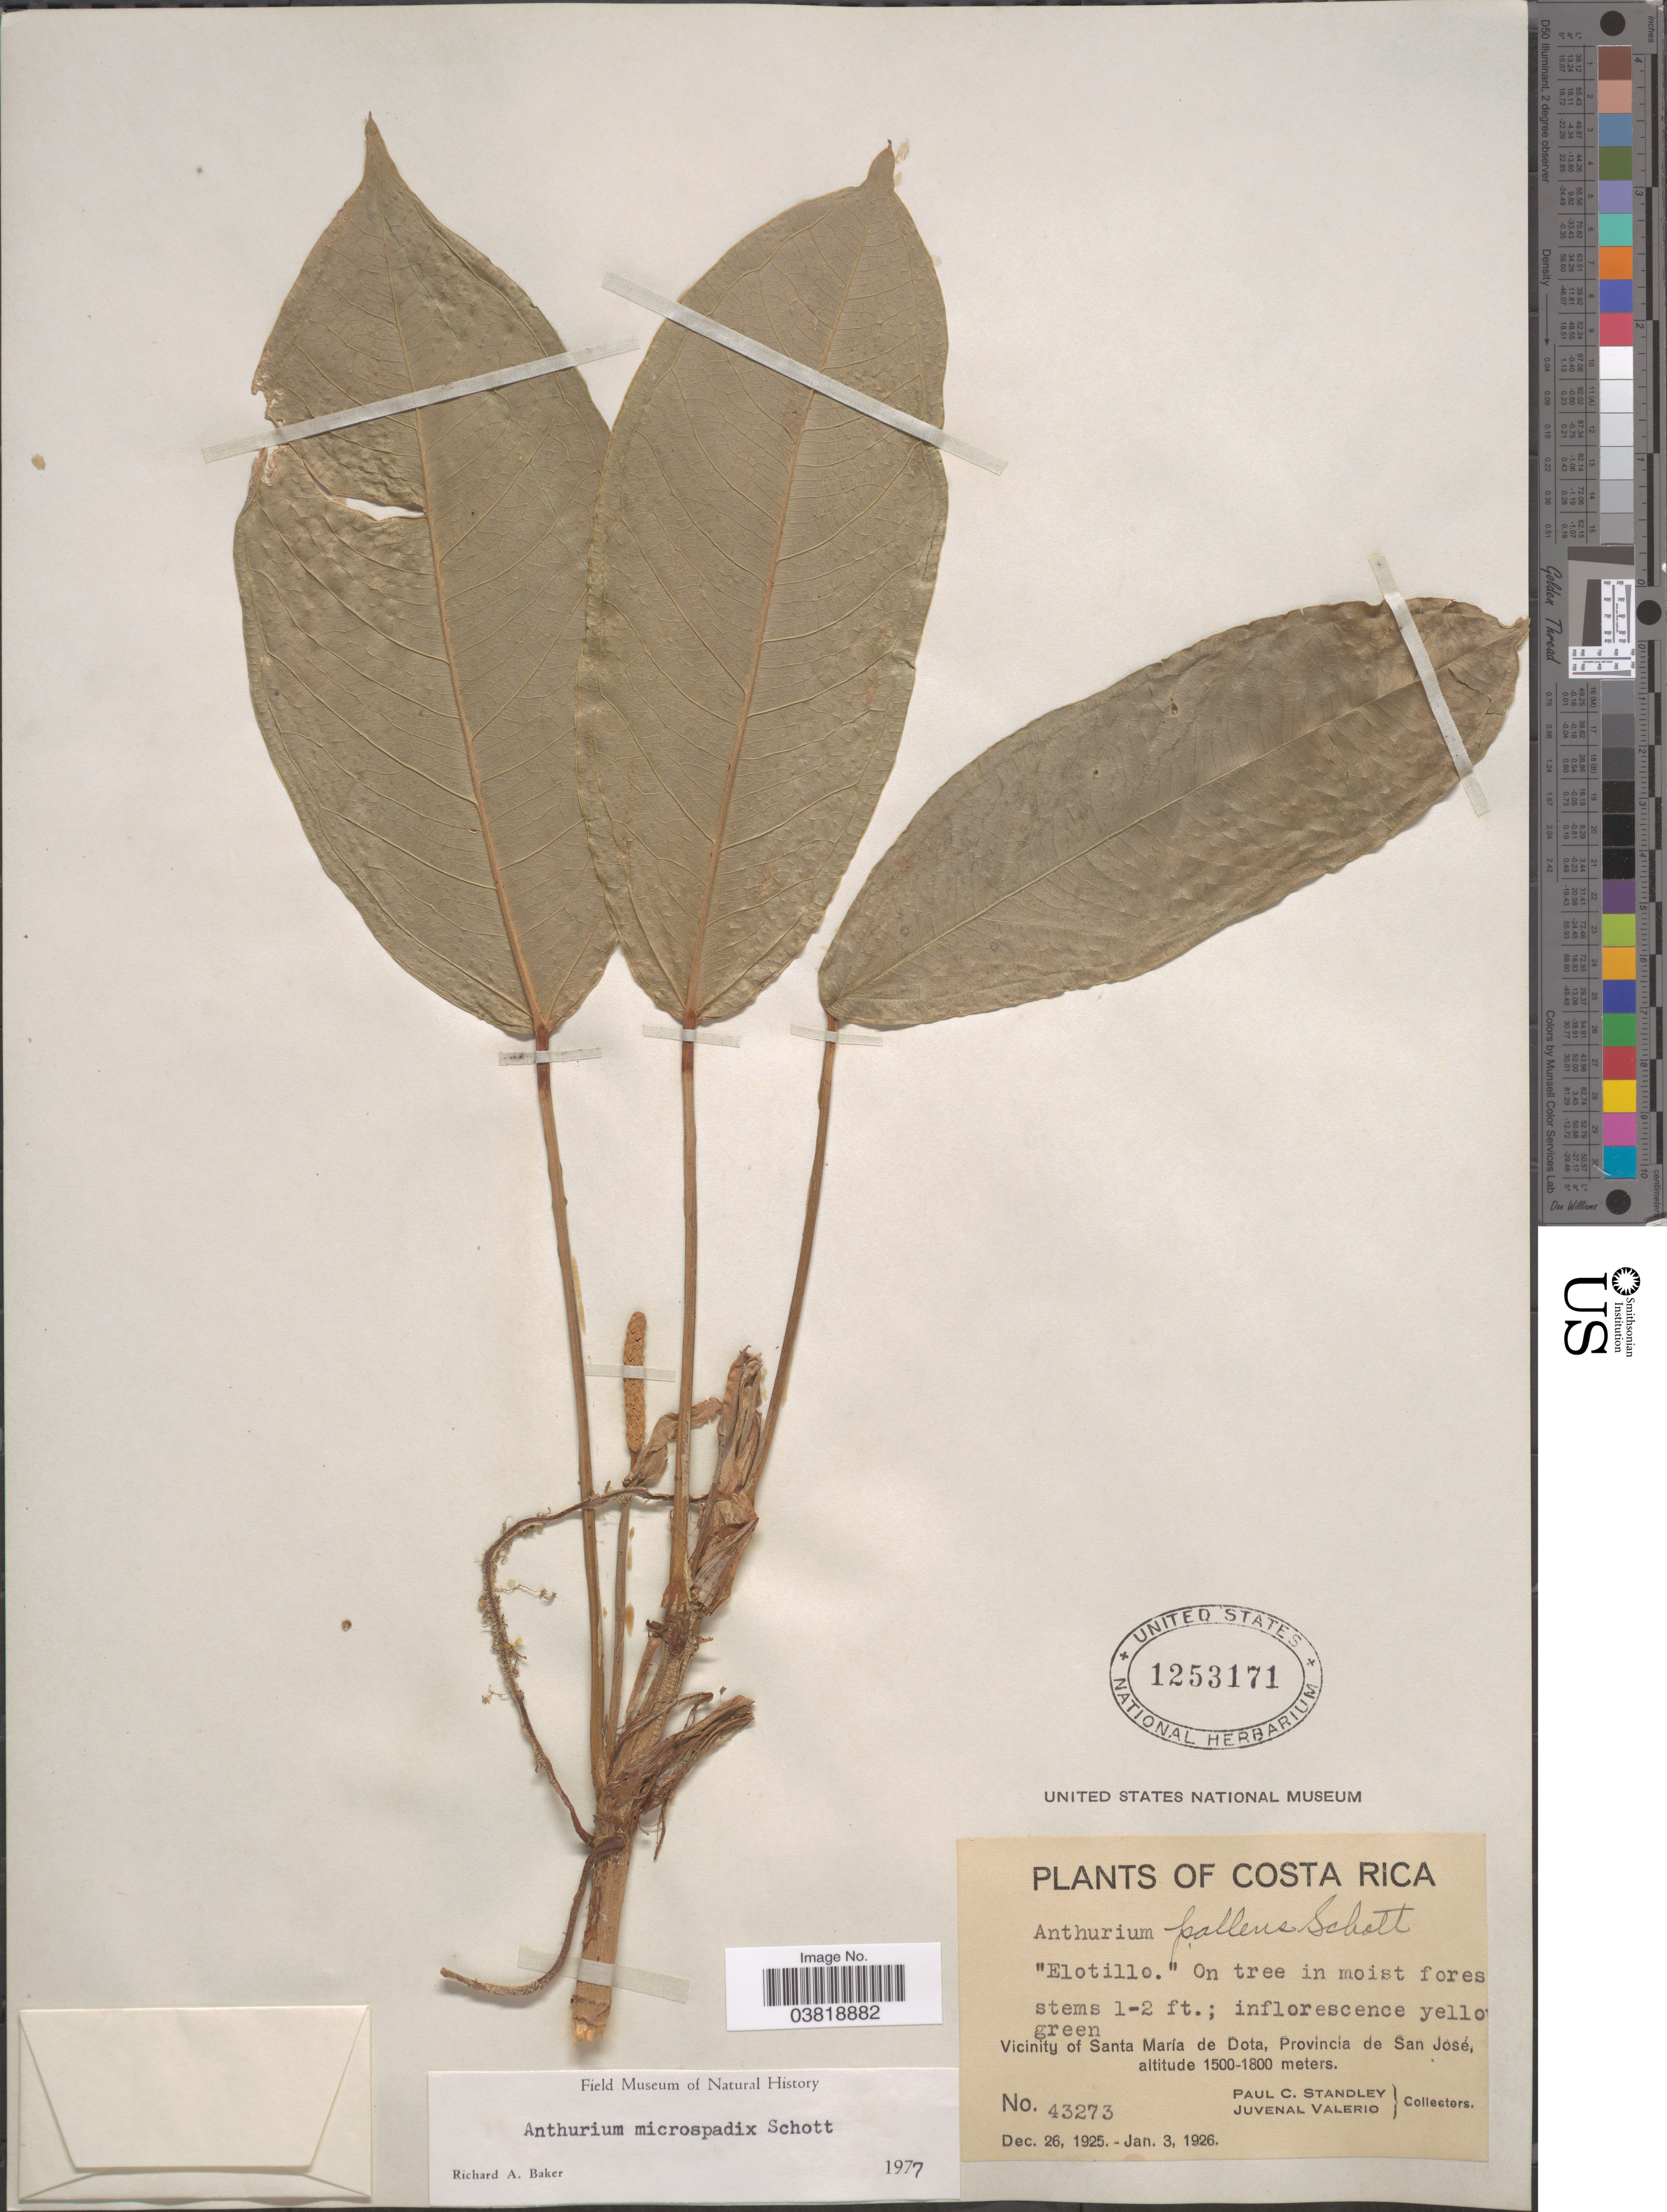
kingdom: Plantae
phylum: Tracheophyta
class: Liliopsida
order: Alismatales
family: Araceae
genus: Anthurium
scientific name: Anthurium microspadix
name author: Schott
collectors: P. C. Standley & J. Valerio R.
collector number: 43273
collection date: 1925-12-26/1926-01-03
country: Costa Rica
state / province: San José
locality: Vicinity of Santa María de Dota.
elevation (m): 1500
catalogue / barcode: US 1253171